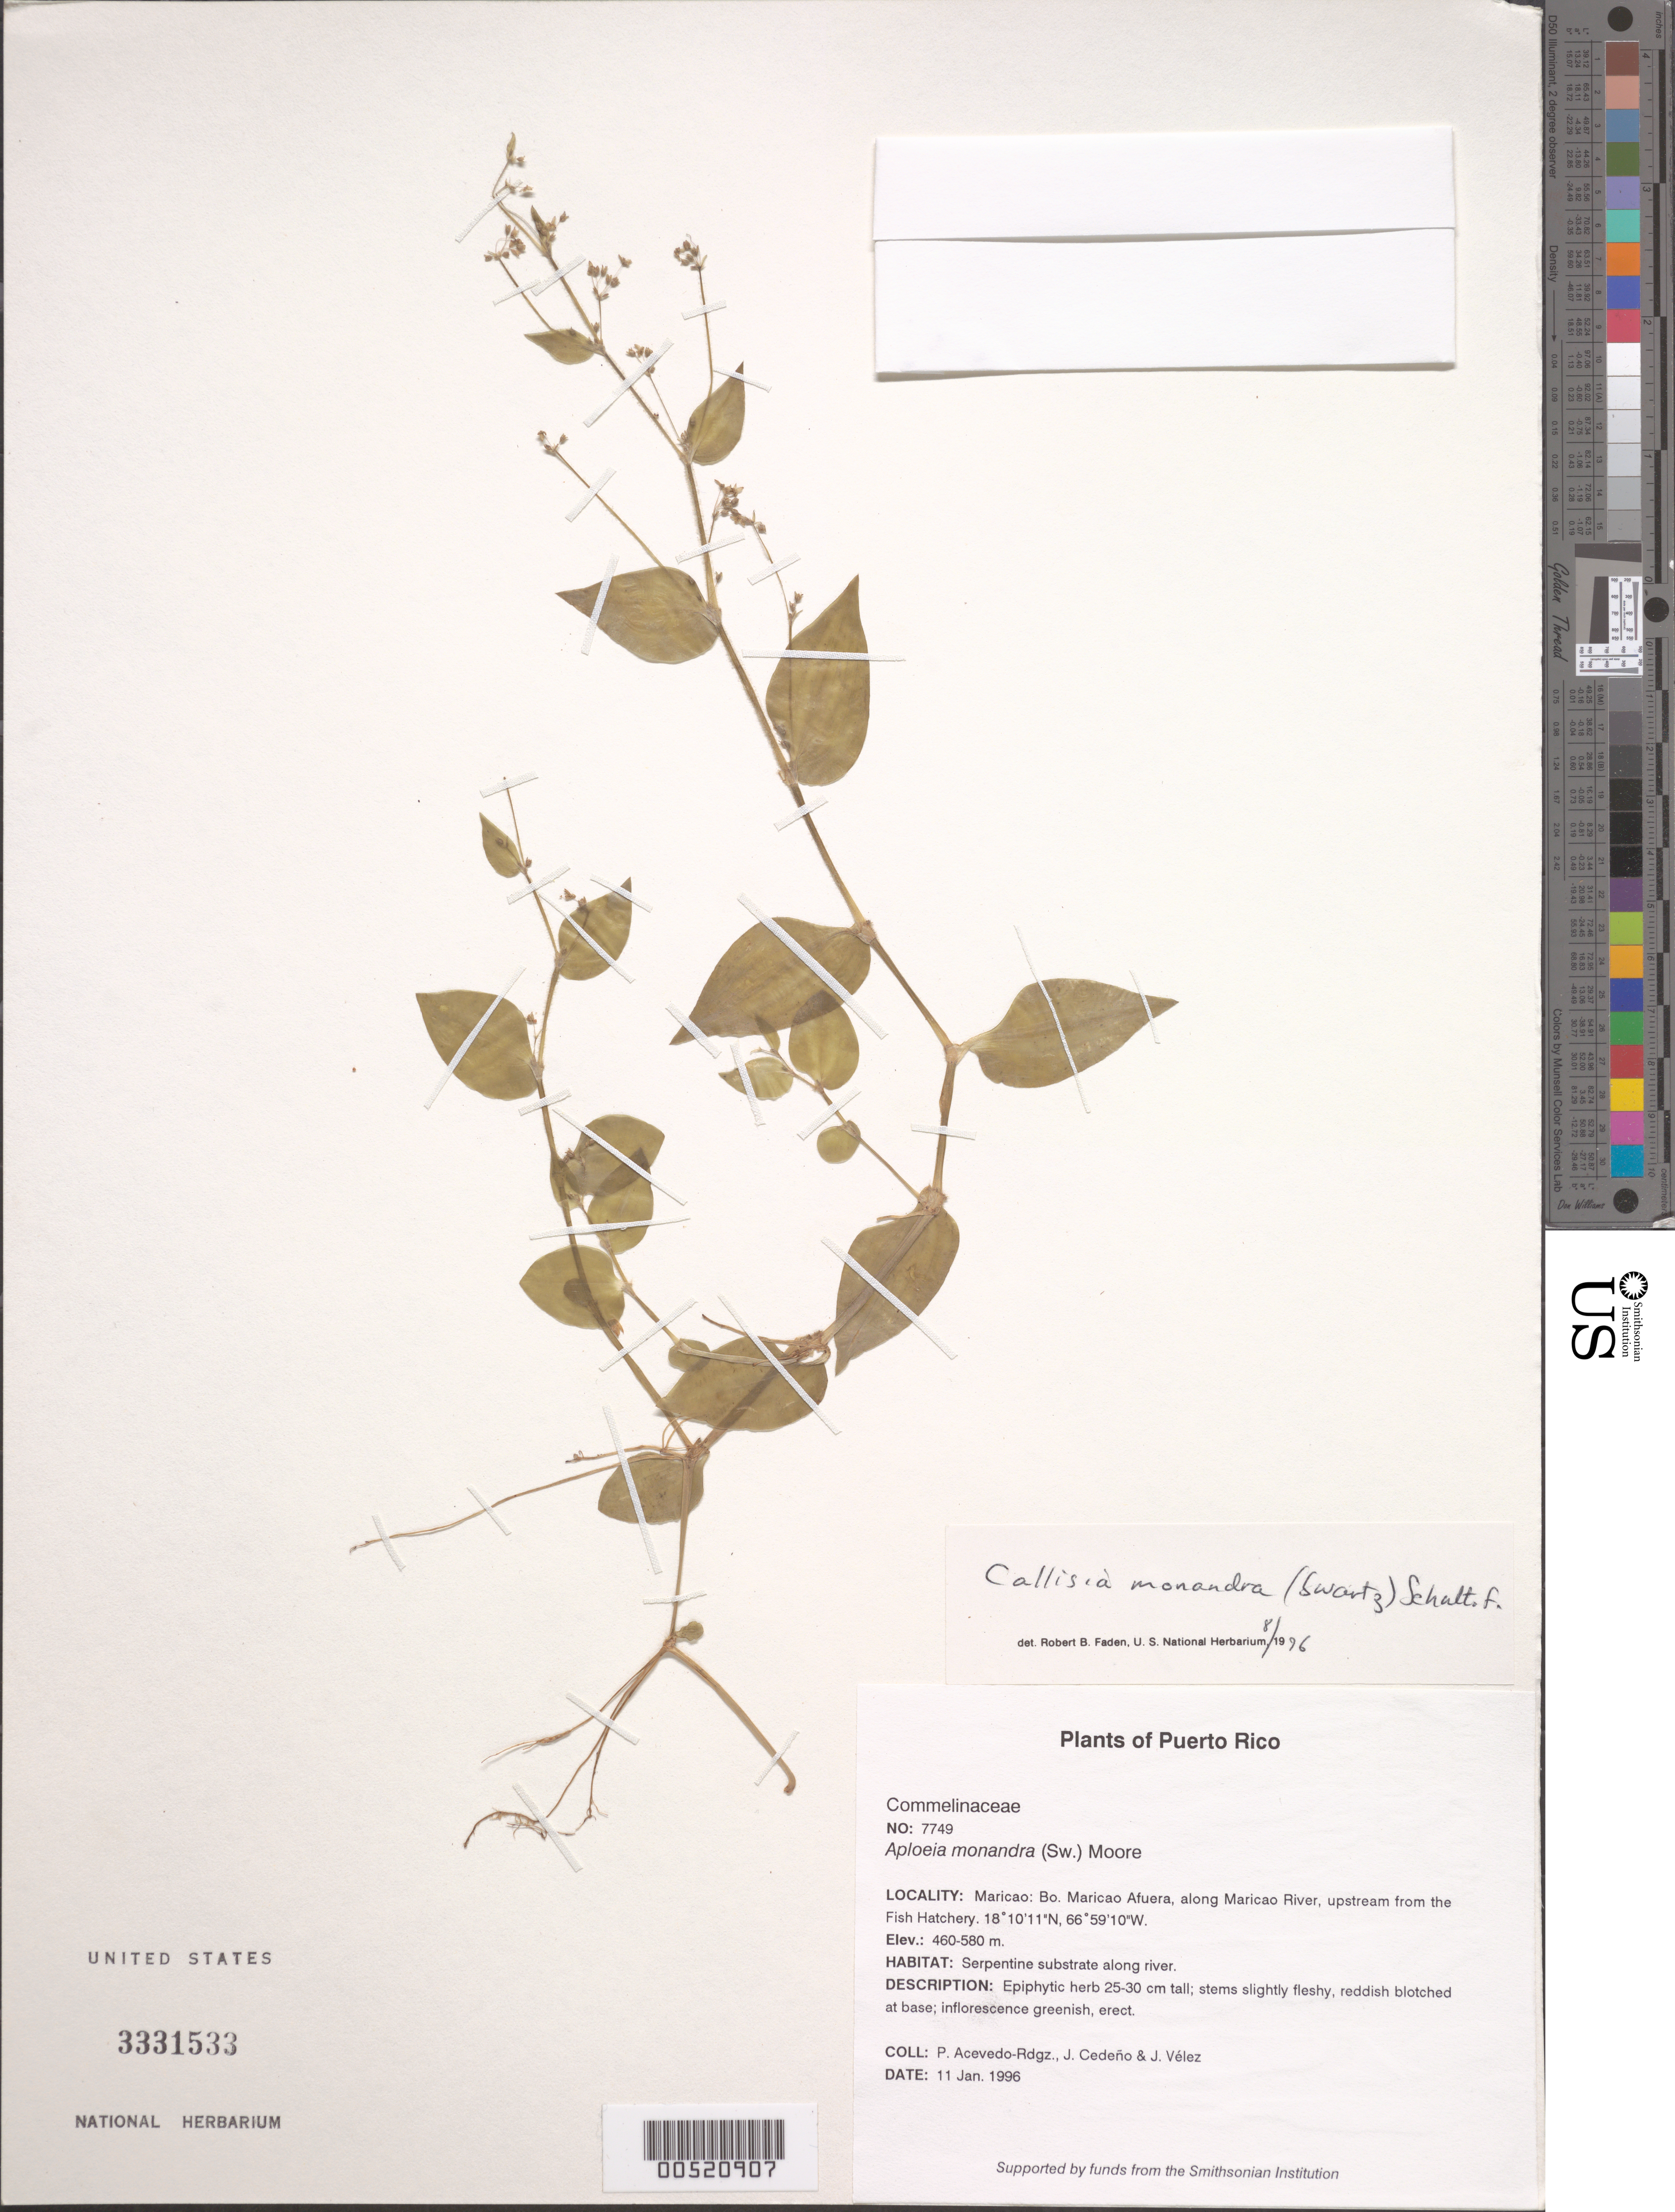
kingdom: Plantae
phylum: Tracheophyta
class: Liliopsida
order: Commelinales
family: Commelinaceae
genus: Callisia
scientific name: Callisia monandra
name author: (Sw.) Schult. & Schult. f.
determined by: Faden, Robert B., (US), Smithsonian Institution - National Museum of Natural History (UNITED STATES)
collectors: P. Acevedo-Rodr., J. A. Cedeño M. & J. Vélez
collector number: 7749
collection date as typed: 11 Jan 1996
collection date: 1996-01-11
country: Puerto Rico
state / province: Maricao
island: Puerto Rico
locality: Maricao: Bo. Maricao Afuera, along Maricao River, upstream from the Fish Hatchery.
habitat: Serpentine substrate along river.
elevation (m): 460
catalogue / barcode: US 3331533